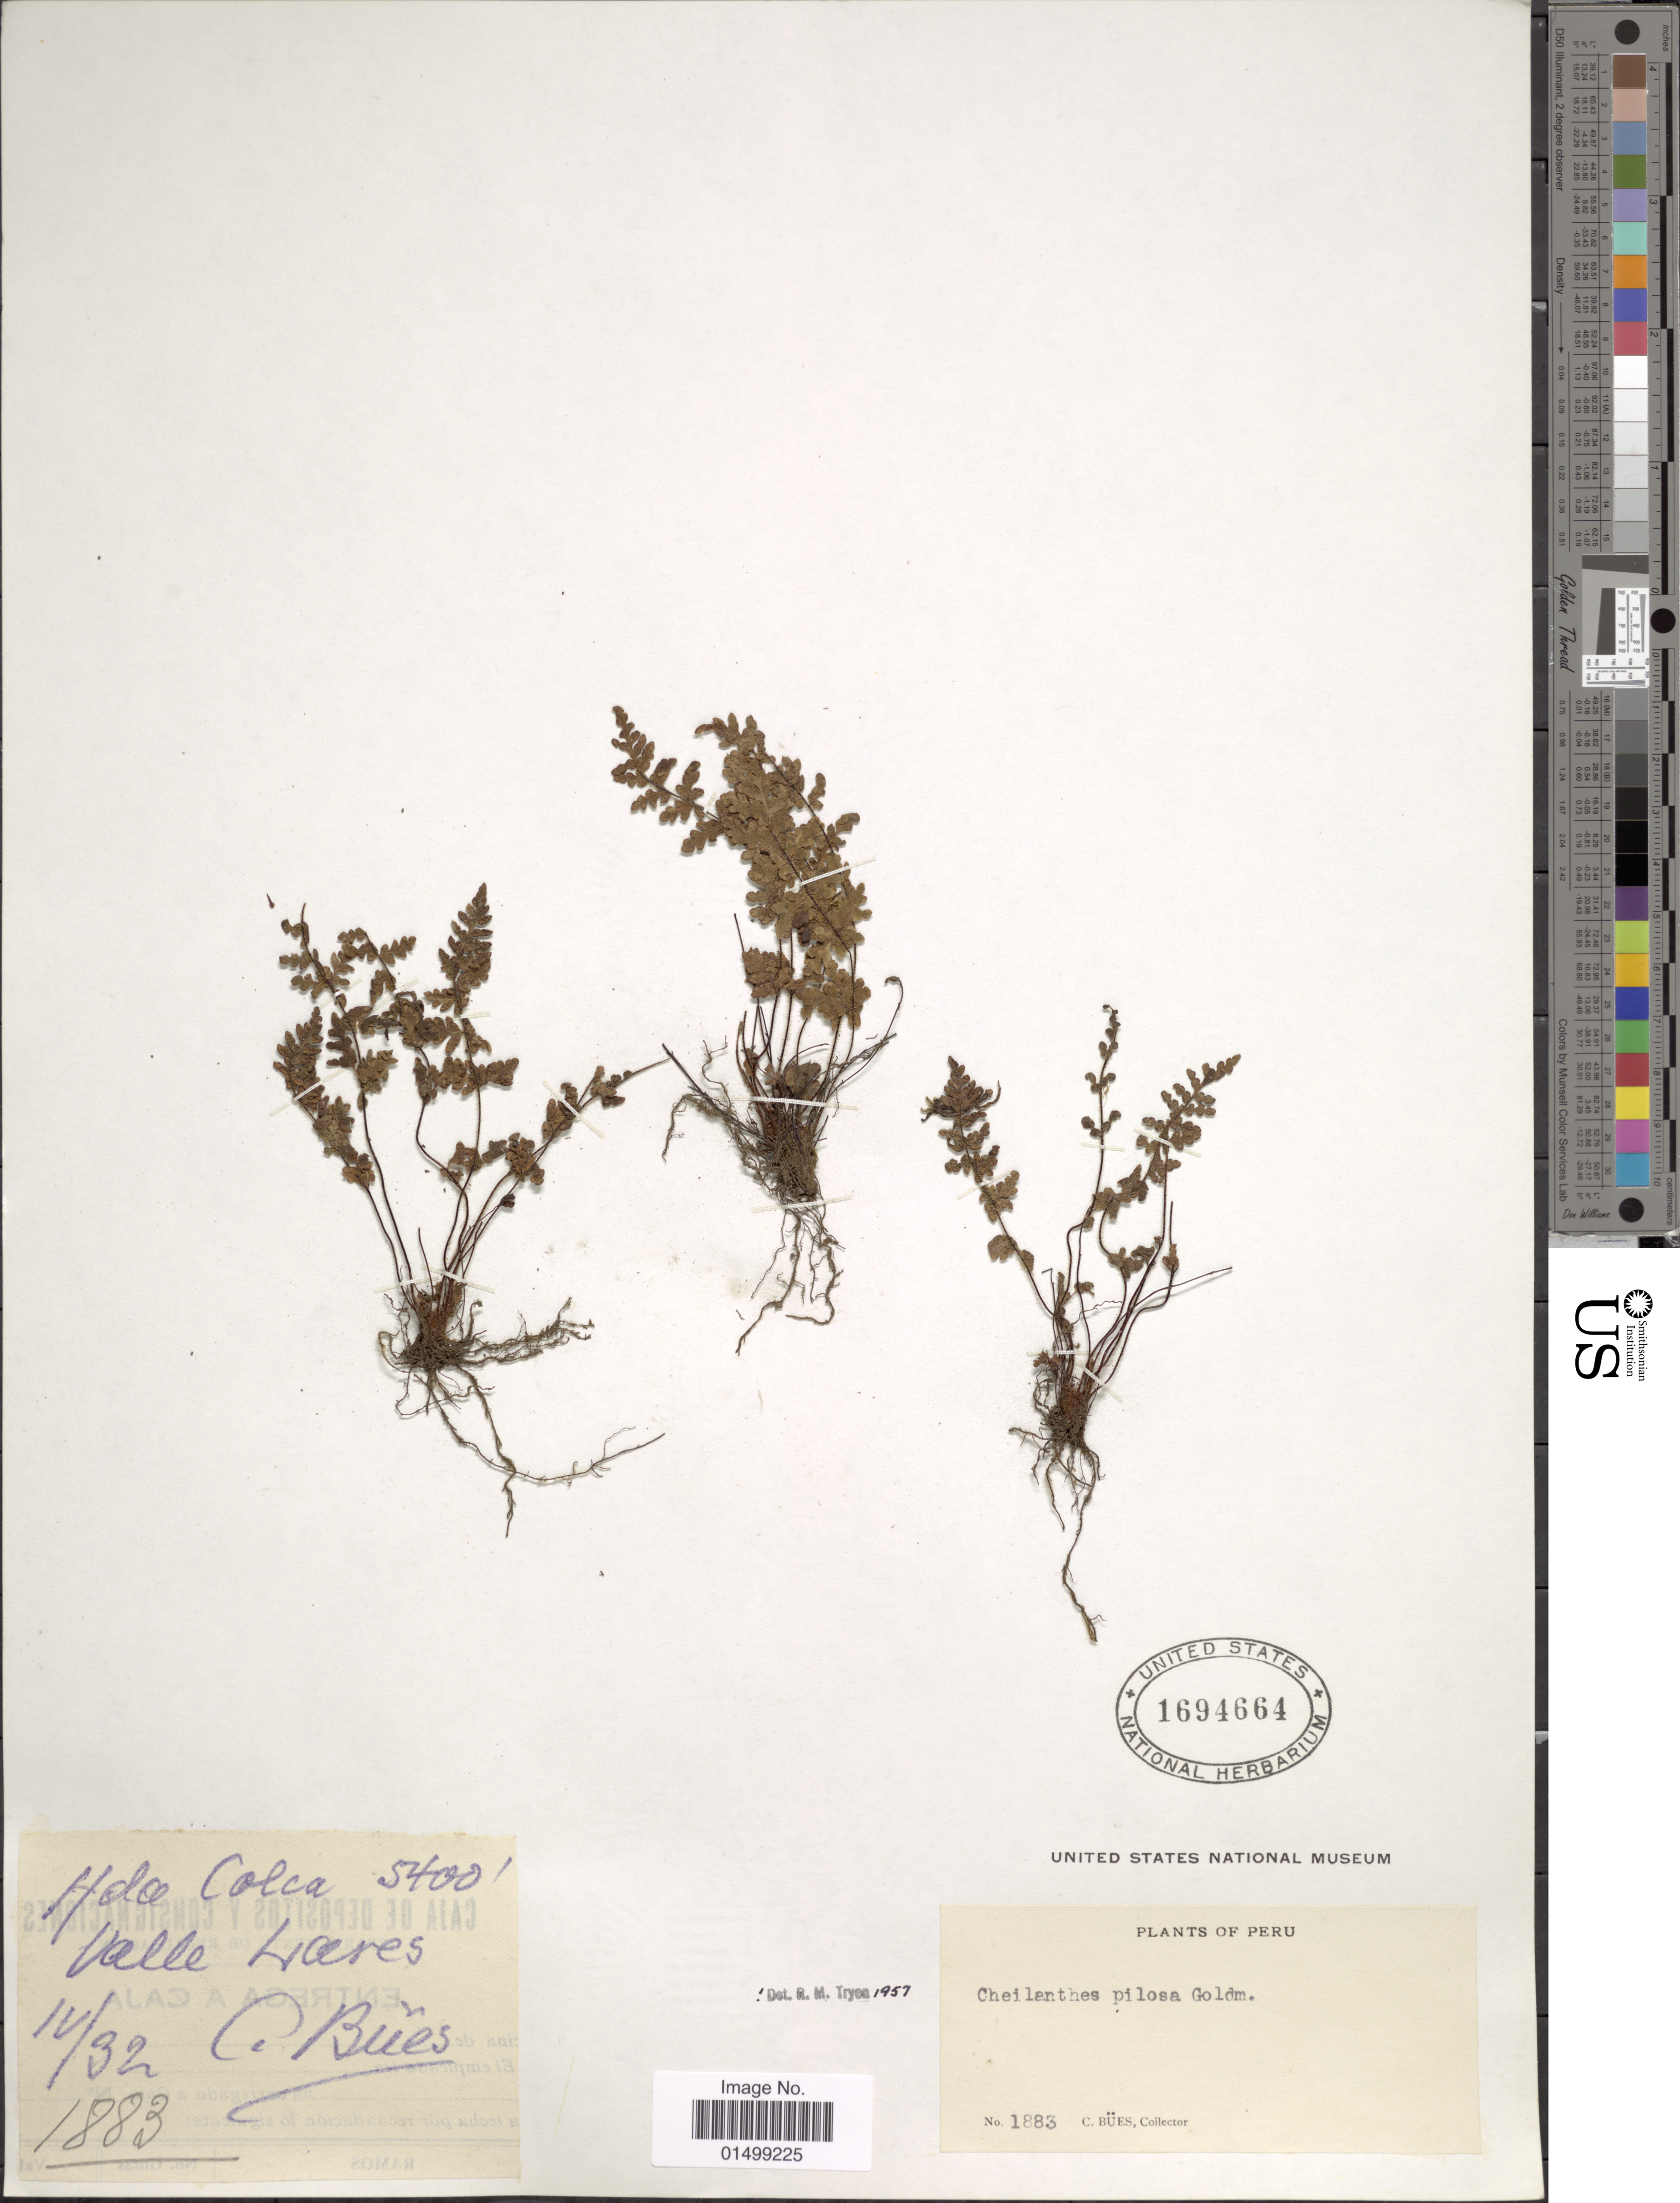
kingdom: Plantae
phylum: Tracheophyta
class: Polypodiopsida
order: Polypodiales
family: Pteridaceae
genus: Cheilanthes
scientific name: Cheilanthes pilosa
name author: Goldm.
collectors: C. Bues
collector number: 1883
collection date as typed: Transcribed d/m/y: /4/32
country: Peru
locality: Hde Colca, Valle Hares.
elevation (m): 1646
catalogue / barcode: US 1694664